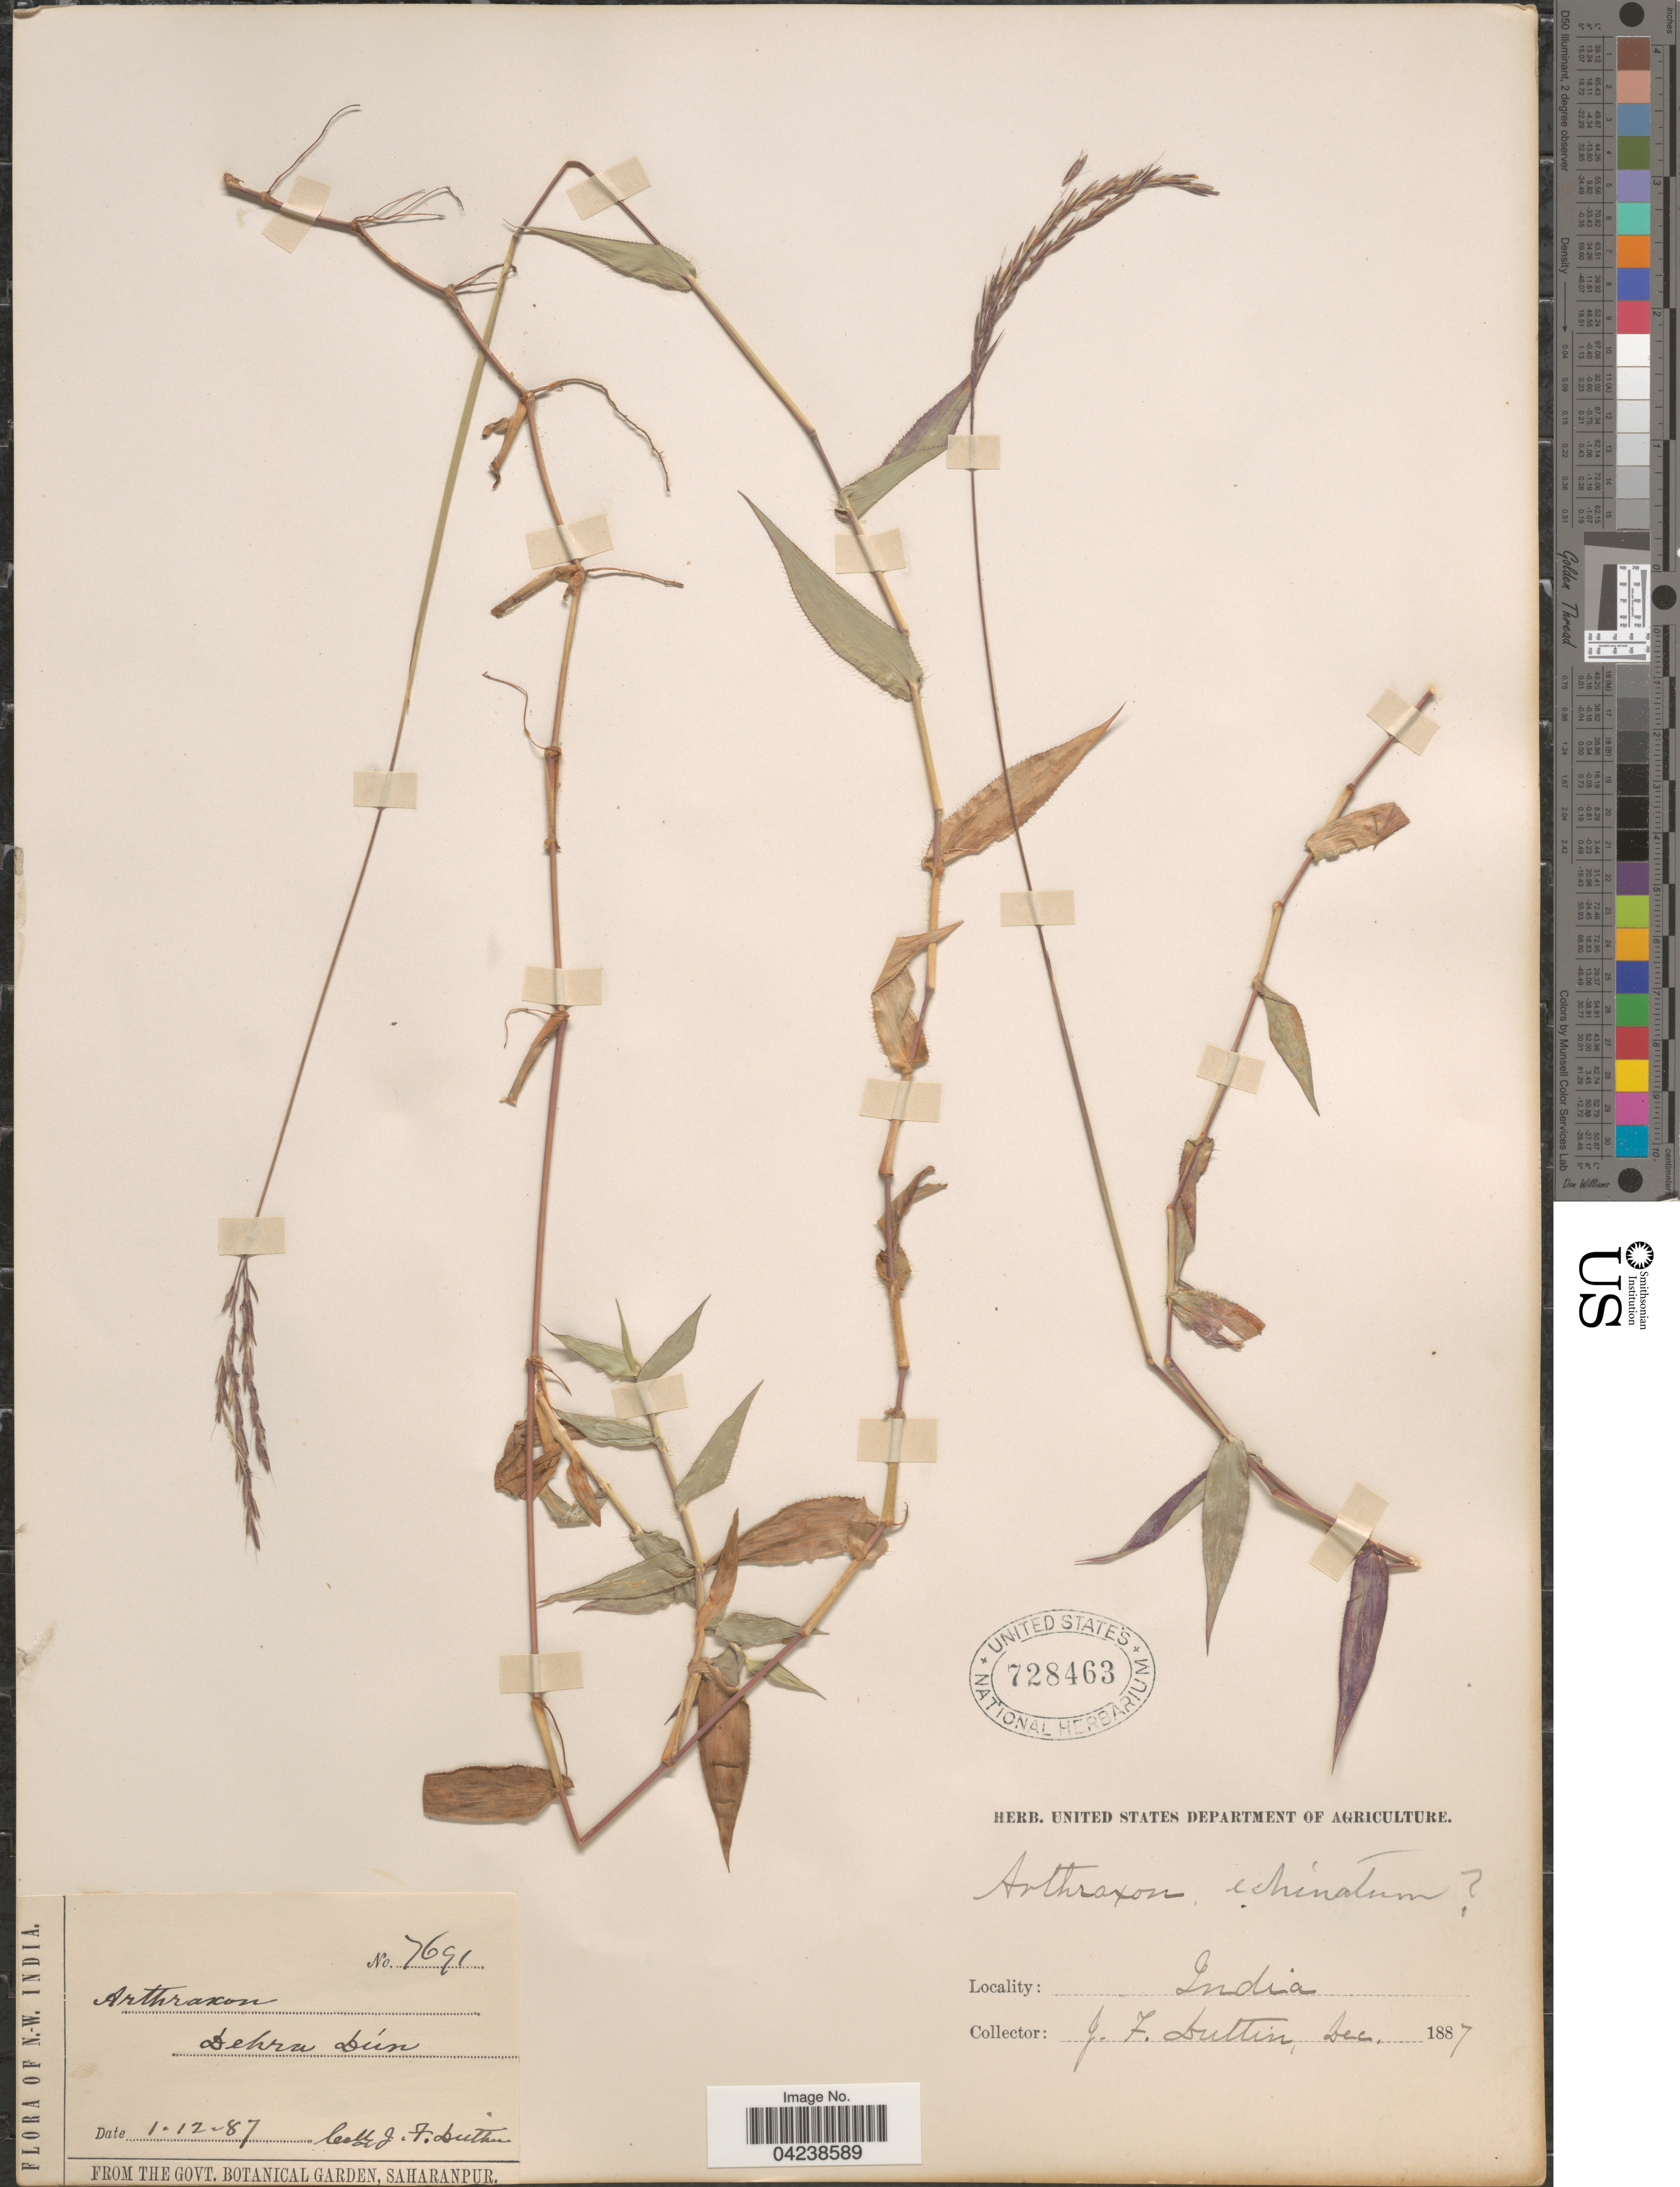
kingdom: Plantae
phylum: Tracheophyta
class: Liliopsida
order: Poales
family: Poaceae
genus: Arthraxon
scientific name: Arthraxon lanceolatus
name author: (Roxb.) Hochst.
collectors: J. F. Duthie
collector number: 7691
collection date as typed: Transcribed d/m/y: 1/12/87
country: India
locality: N.-W. India. Dehra Dún.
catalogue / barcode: US 728463